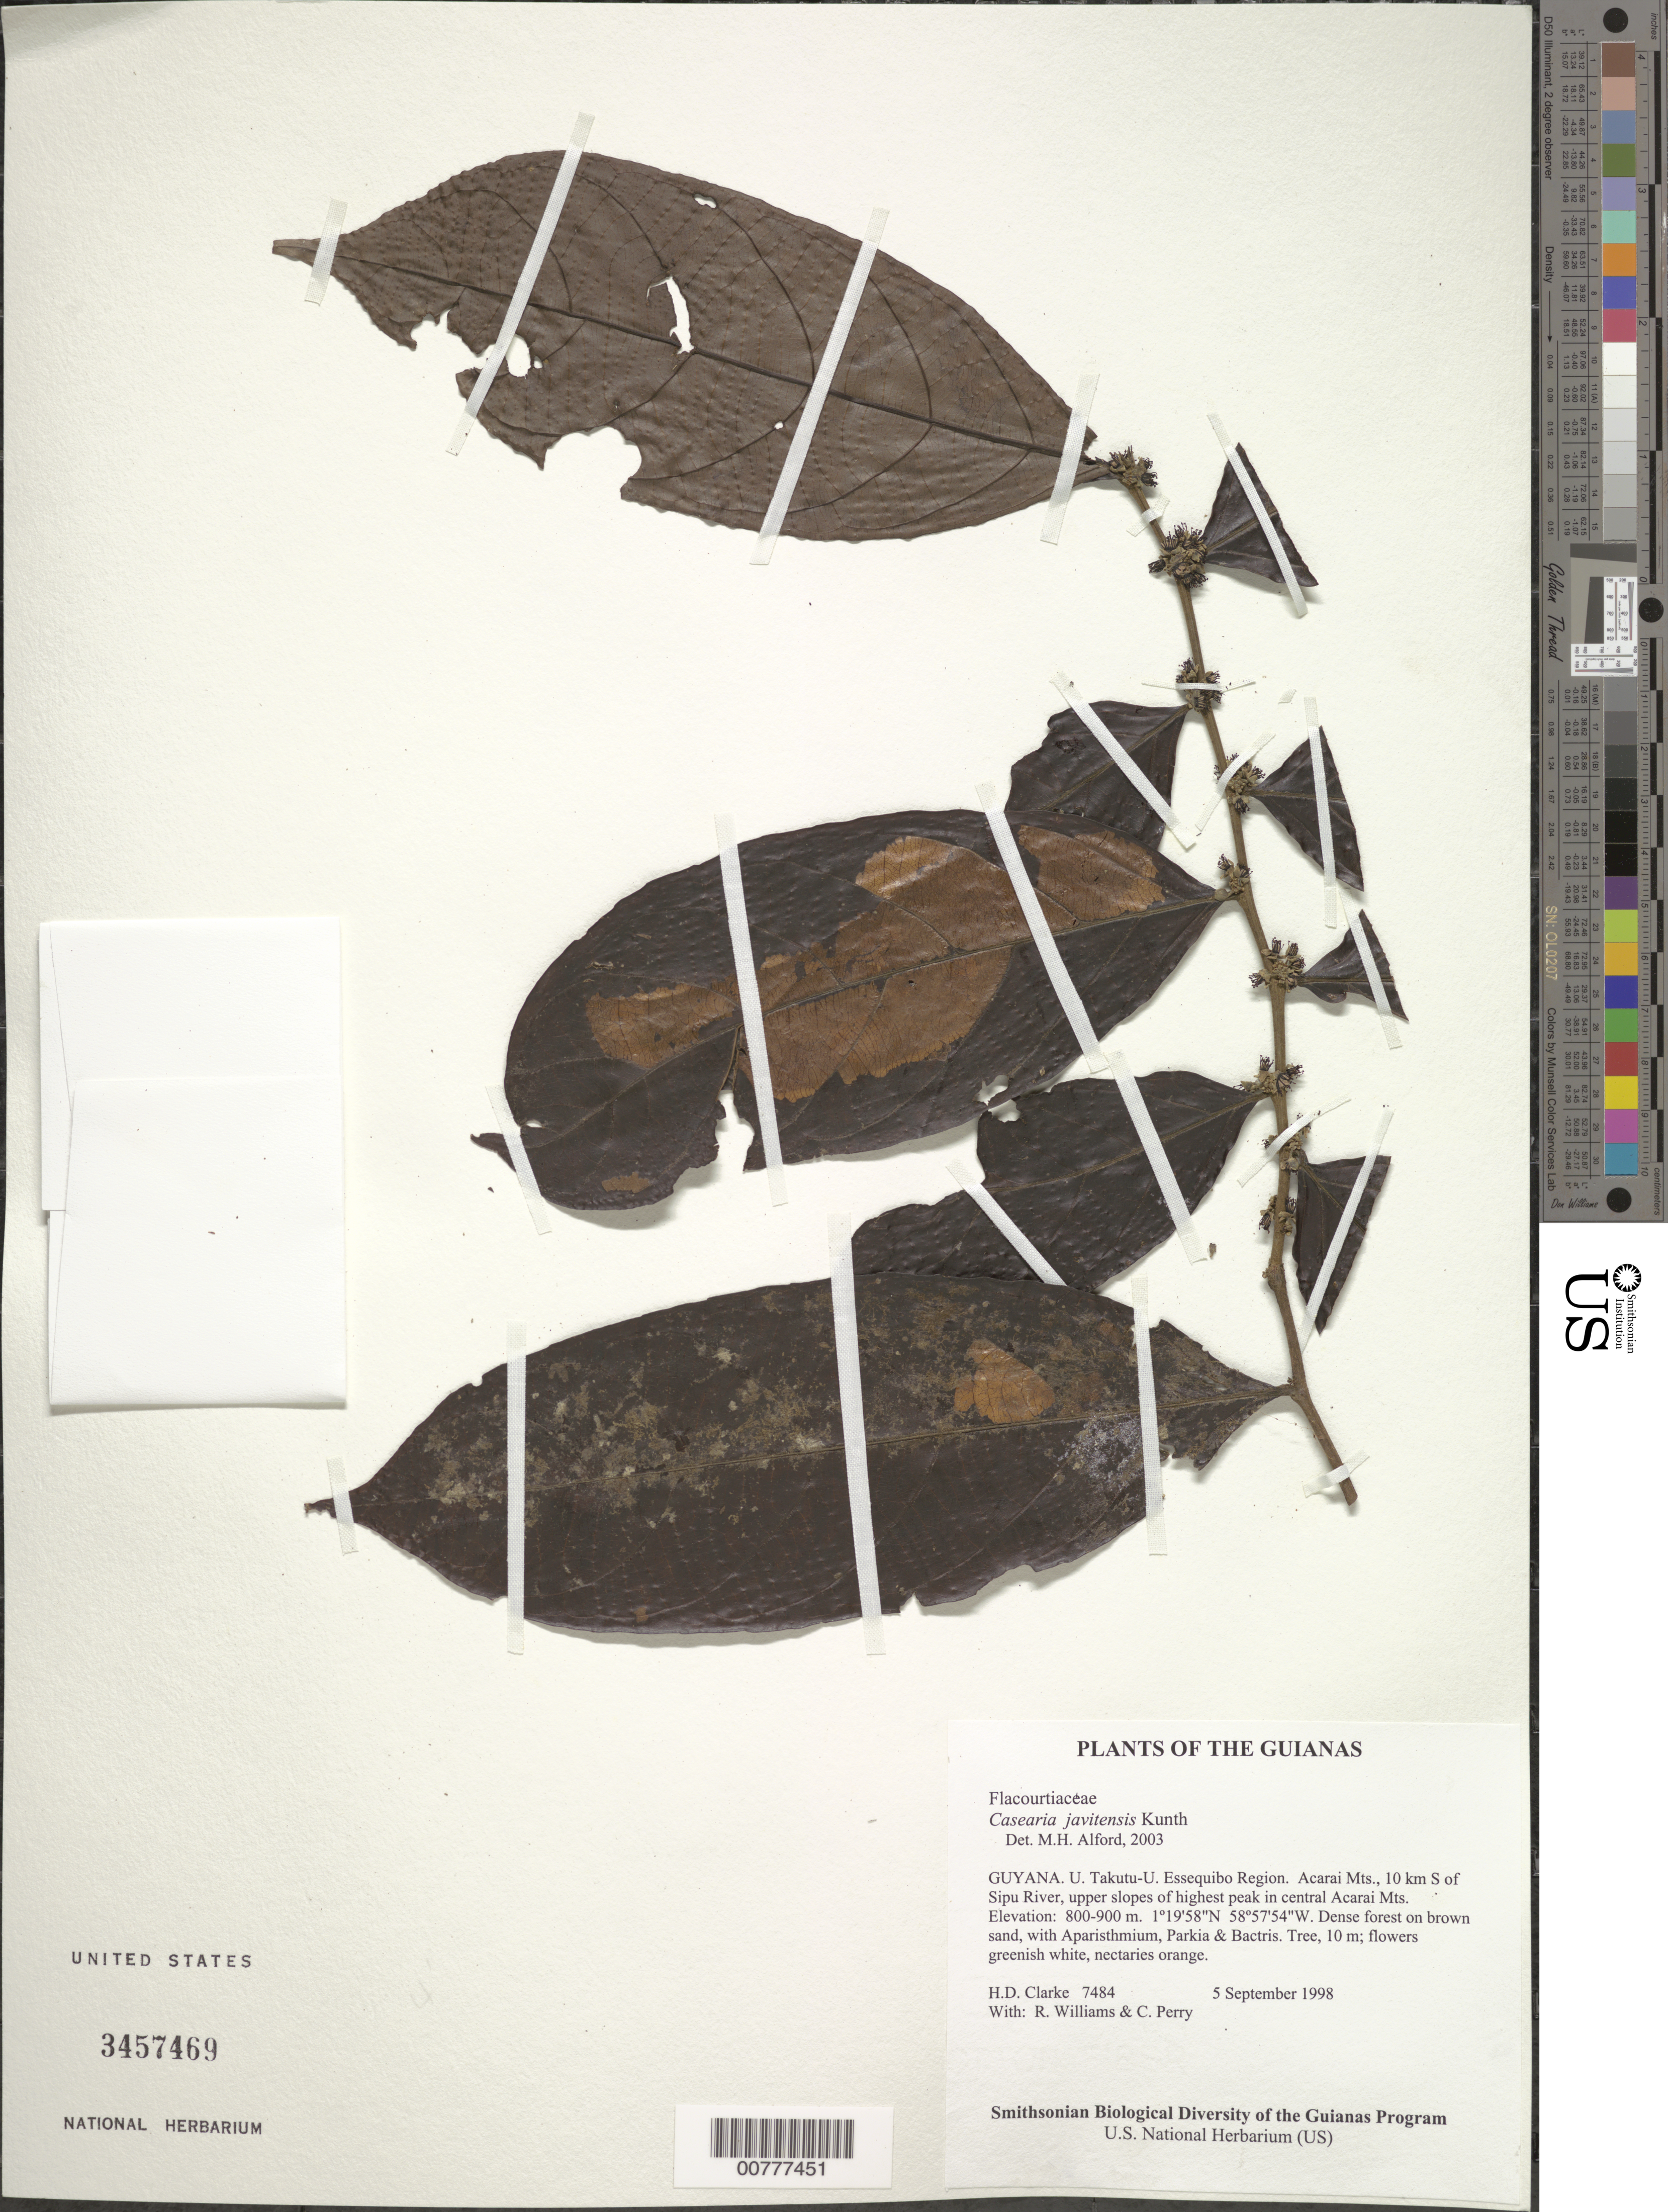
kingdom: Plantae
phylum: Tracheophyta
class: Magnoliopsida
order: Malpighiales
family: Salicaceae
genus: Piparea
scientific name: Piparea multiflora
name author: C.F. Gaertn.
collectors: H. D. Clarke, R. Williams & C. Perry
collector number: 7484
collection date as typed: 5 September 1998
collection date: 1998-09-05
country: Guyana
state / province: U. Takutu-U. Essequibo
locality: Acarai Mts., 10 km S of Sipu River, upper slopes of highest peak in central Acarai Mts.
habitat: Dense forest on brown sand, with Aparisthmium, Parkia & Bactris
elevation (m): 800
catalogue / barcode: US 3457469